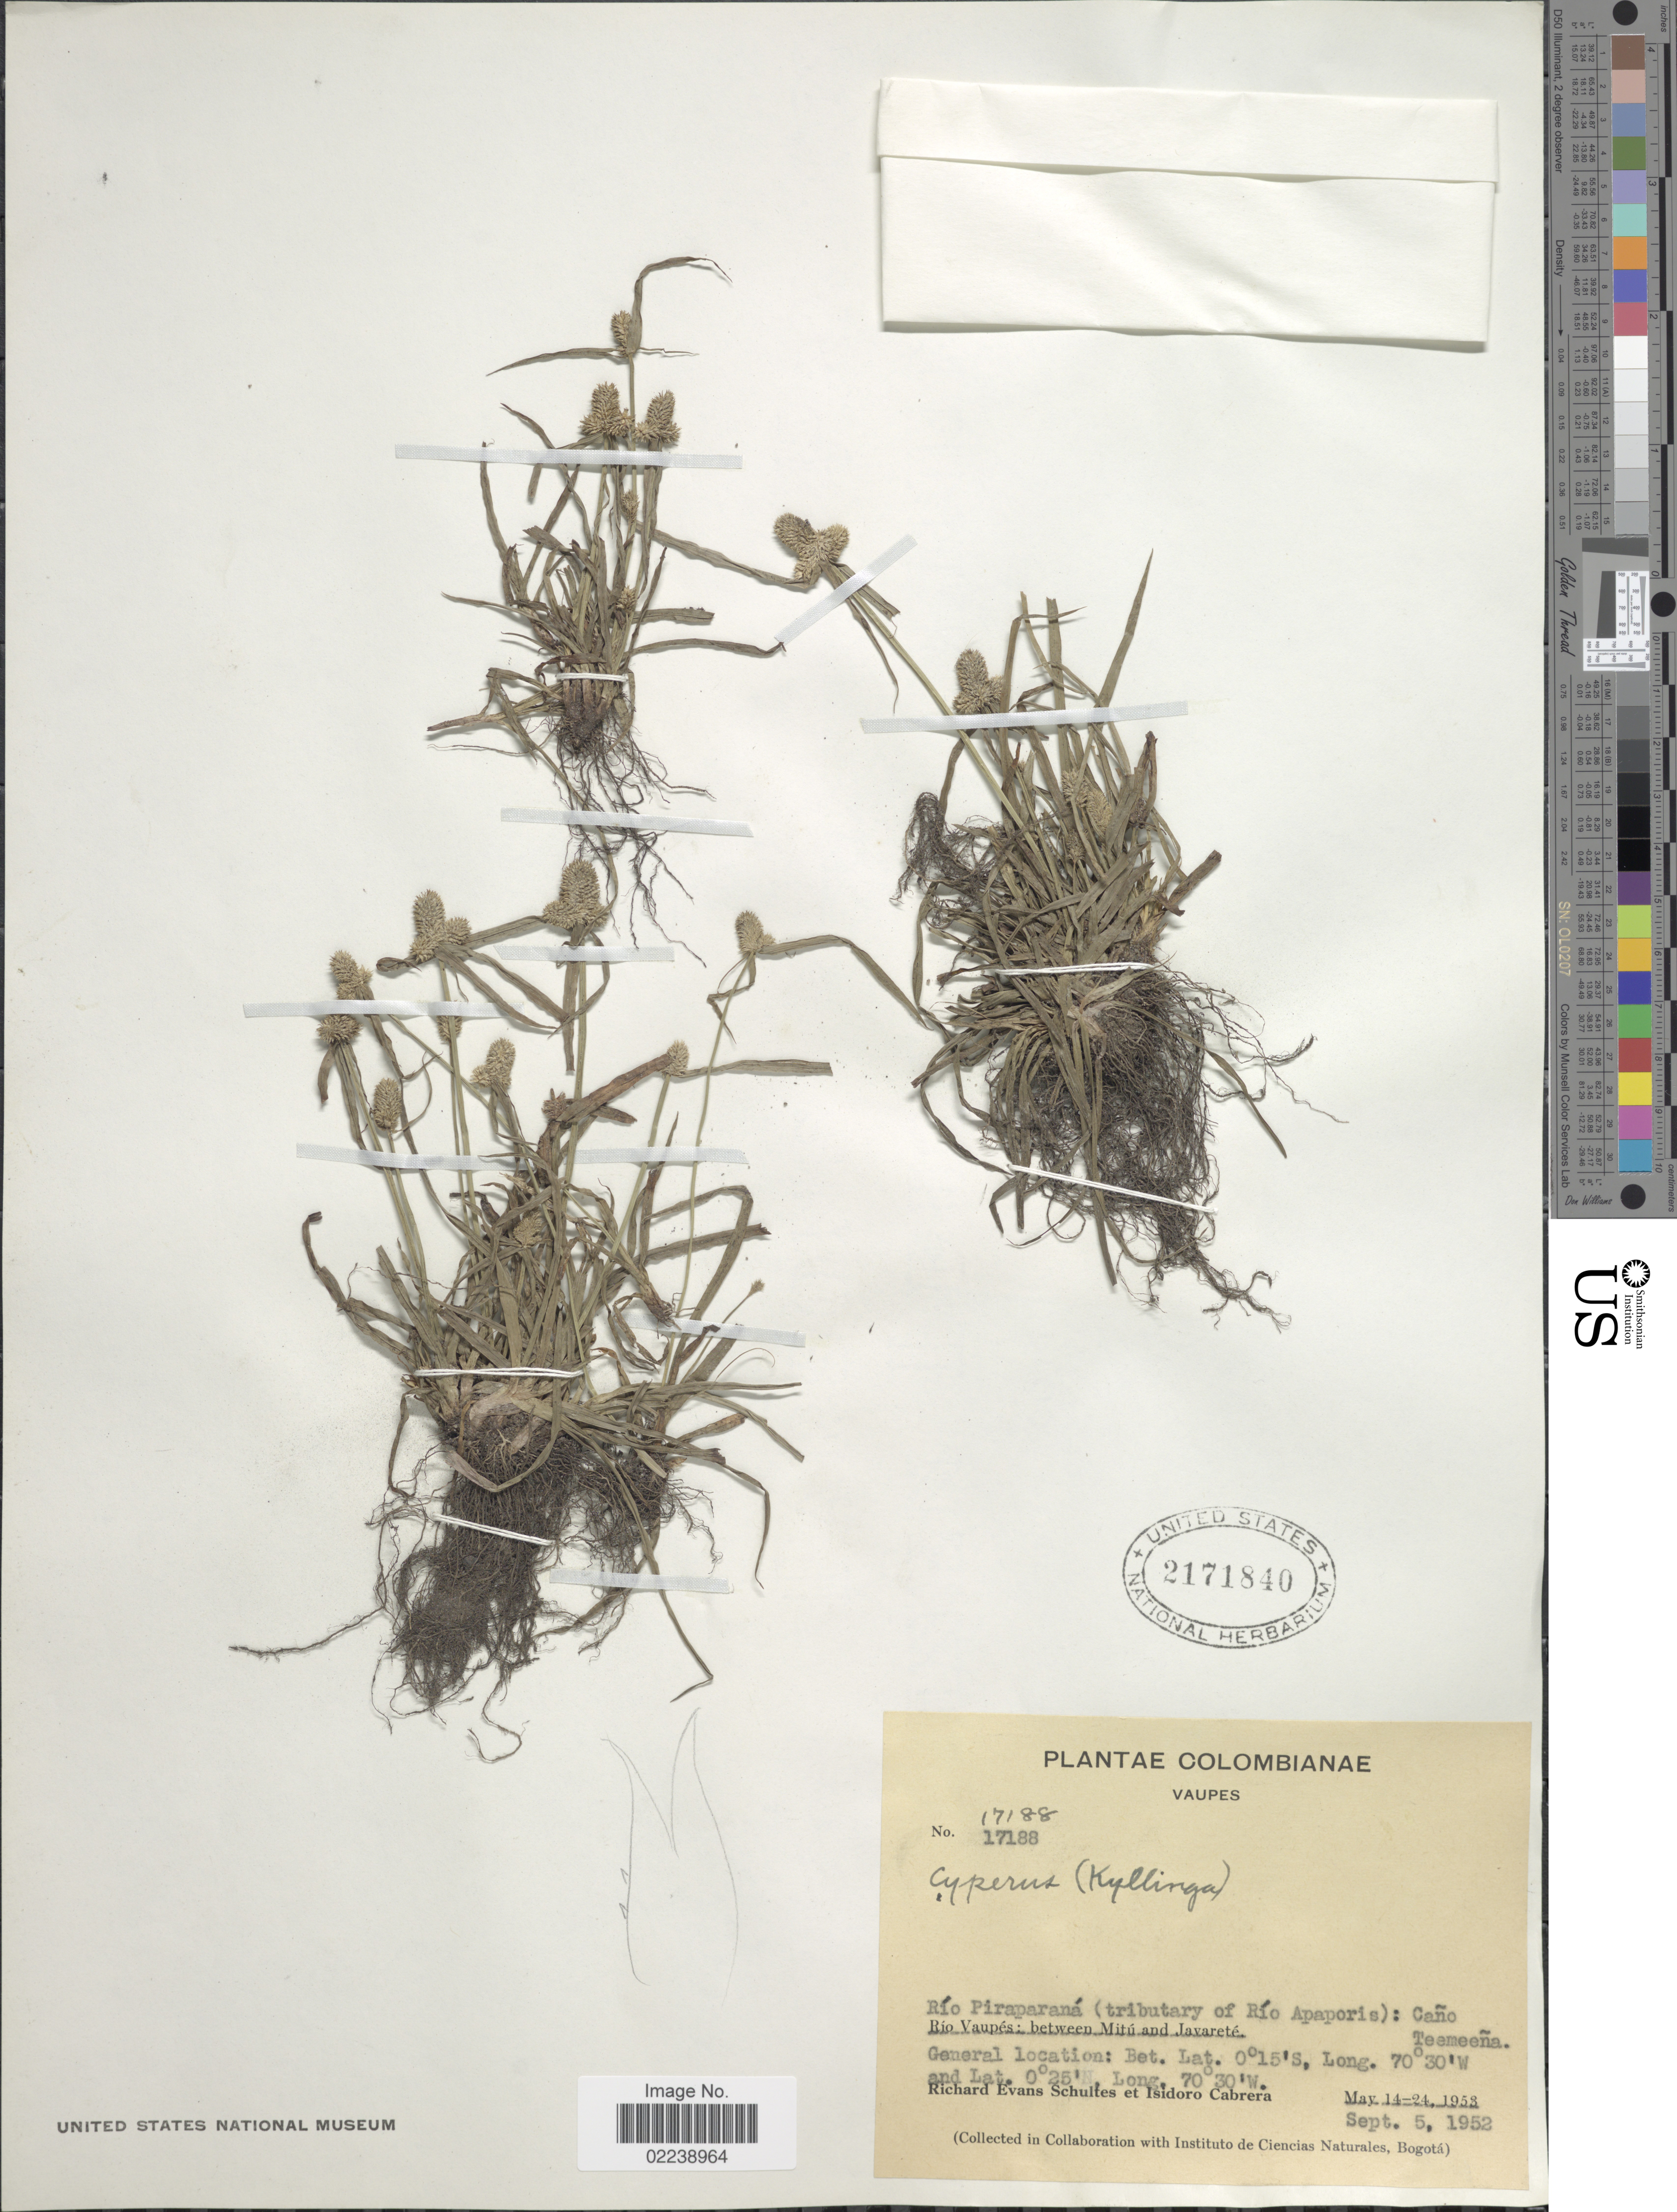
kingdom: Plantae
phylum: Tracheophyta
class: Liliopsida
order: Poales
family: Cyperaceae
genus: Cyperus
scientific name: Cyperus hortensis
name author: (Salzm. ex Steud.) Dorr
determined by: Strong, M. T., (US), Smithsonian Institution - National Museum of Natural History (UNITED STATES)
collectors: R. E. Schultes & I. Cabrera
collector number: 17188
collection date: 1952-09-05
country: Colombia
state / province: Vaupés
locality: Rio Piraparana (tributary of Rio Apaporis), Cano Teemeena, Rio Vaupes, between Mitu and Javarete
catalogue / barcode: US 2171840